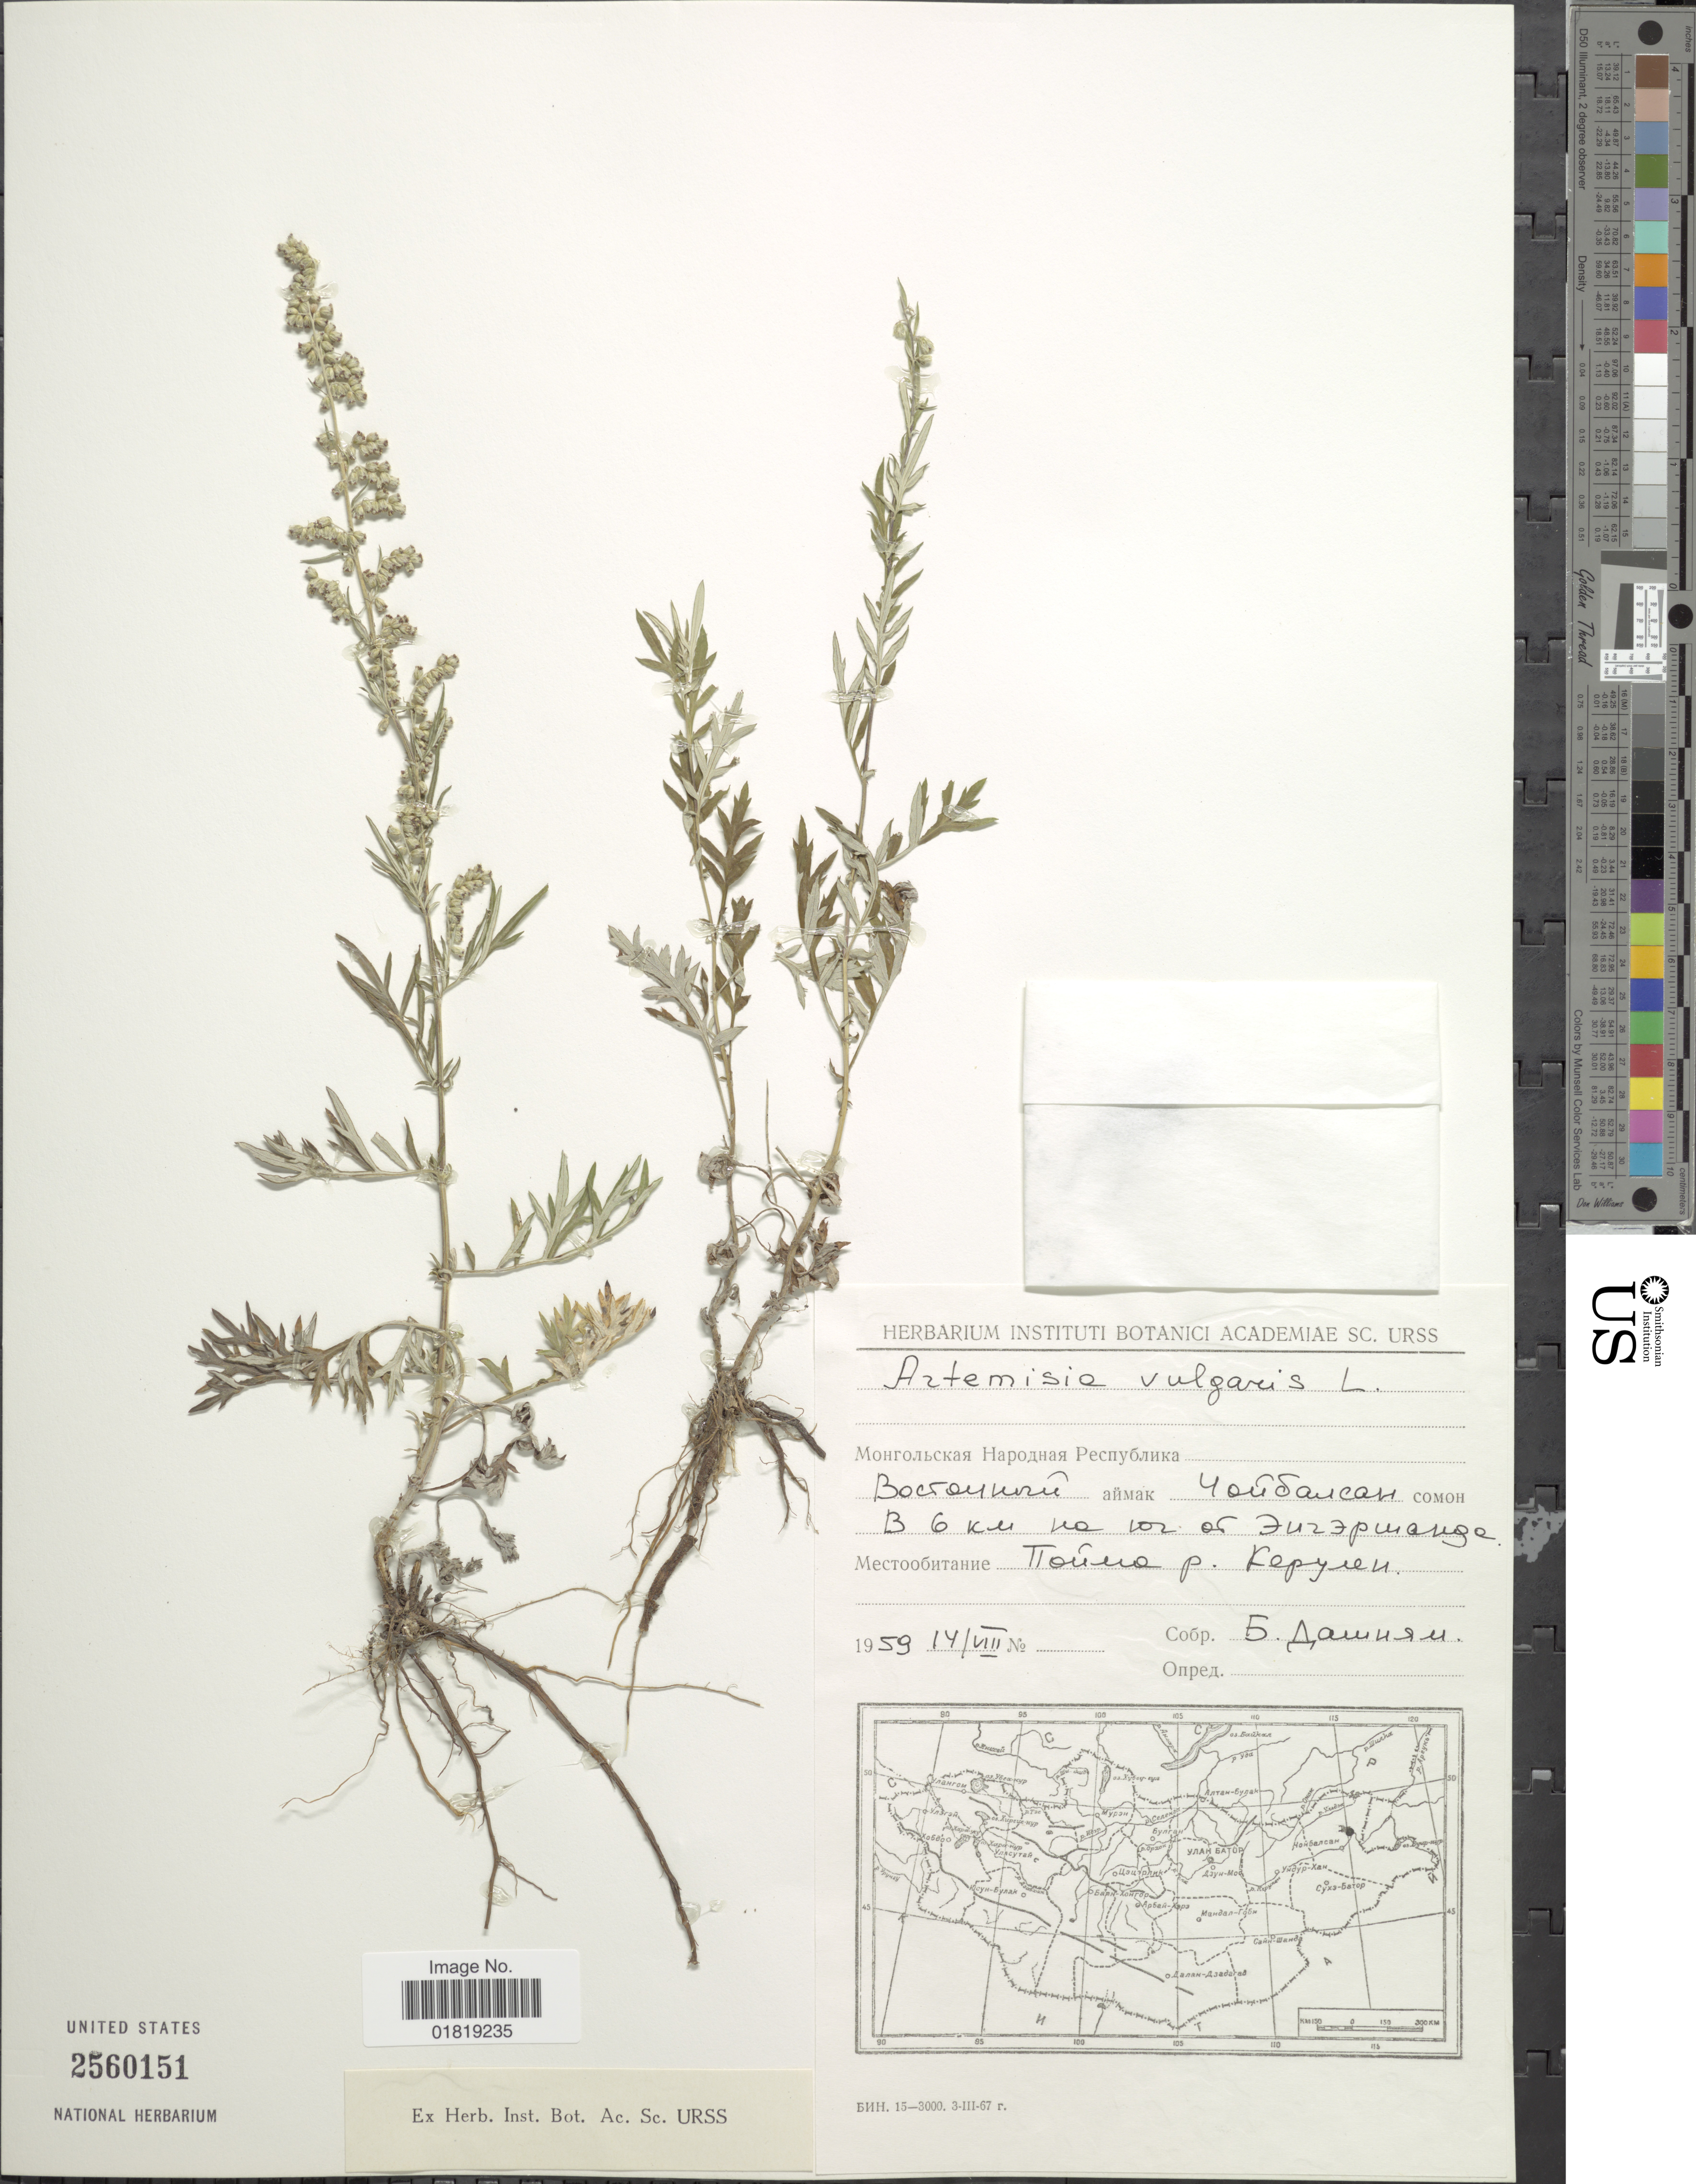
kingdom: Plantae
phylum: Tracheophyta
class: Magnoliopsida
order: Asterales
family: Asteraceae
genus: Artemisia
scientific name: Artemisia vulgaris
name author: L.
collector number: s.n..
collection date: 1959-08-14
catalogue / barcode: US 2560151